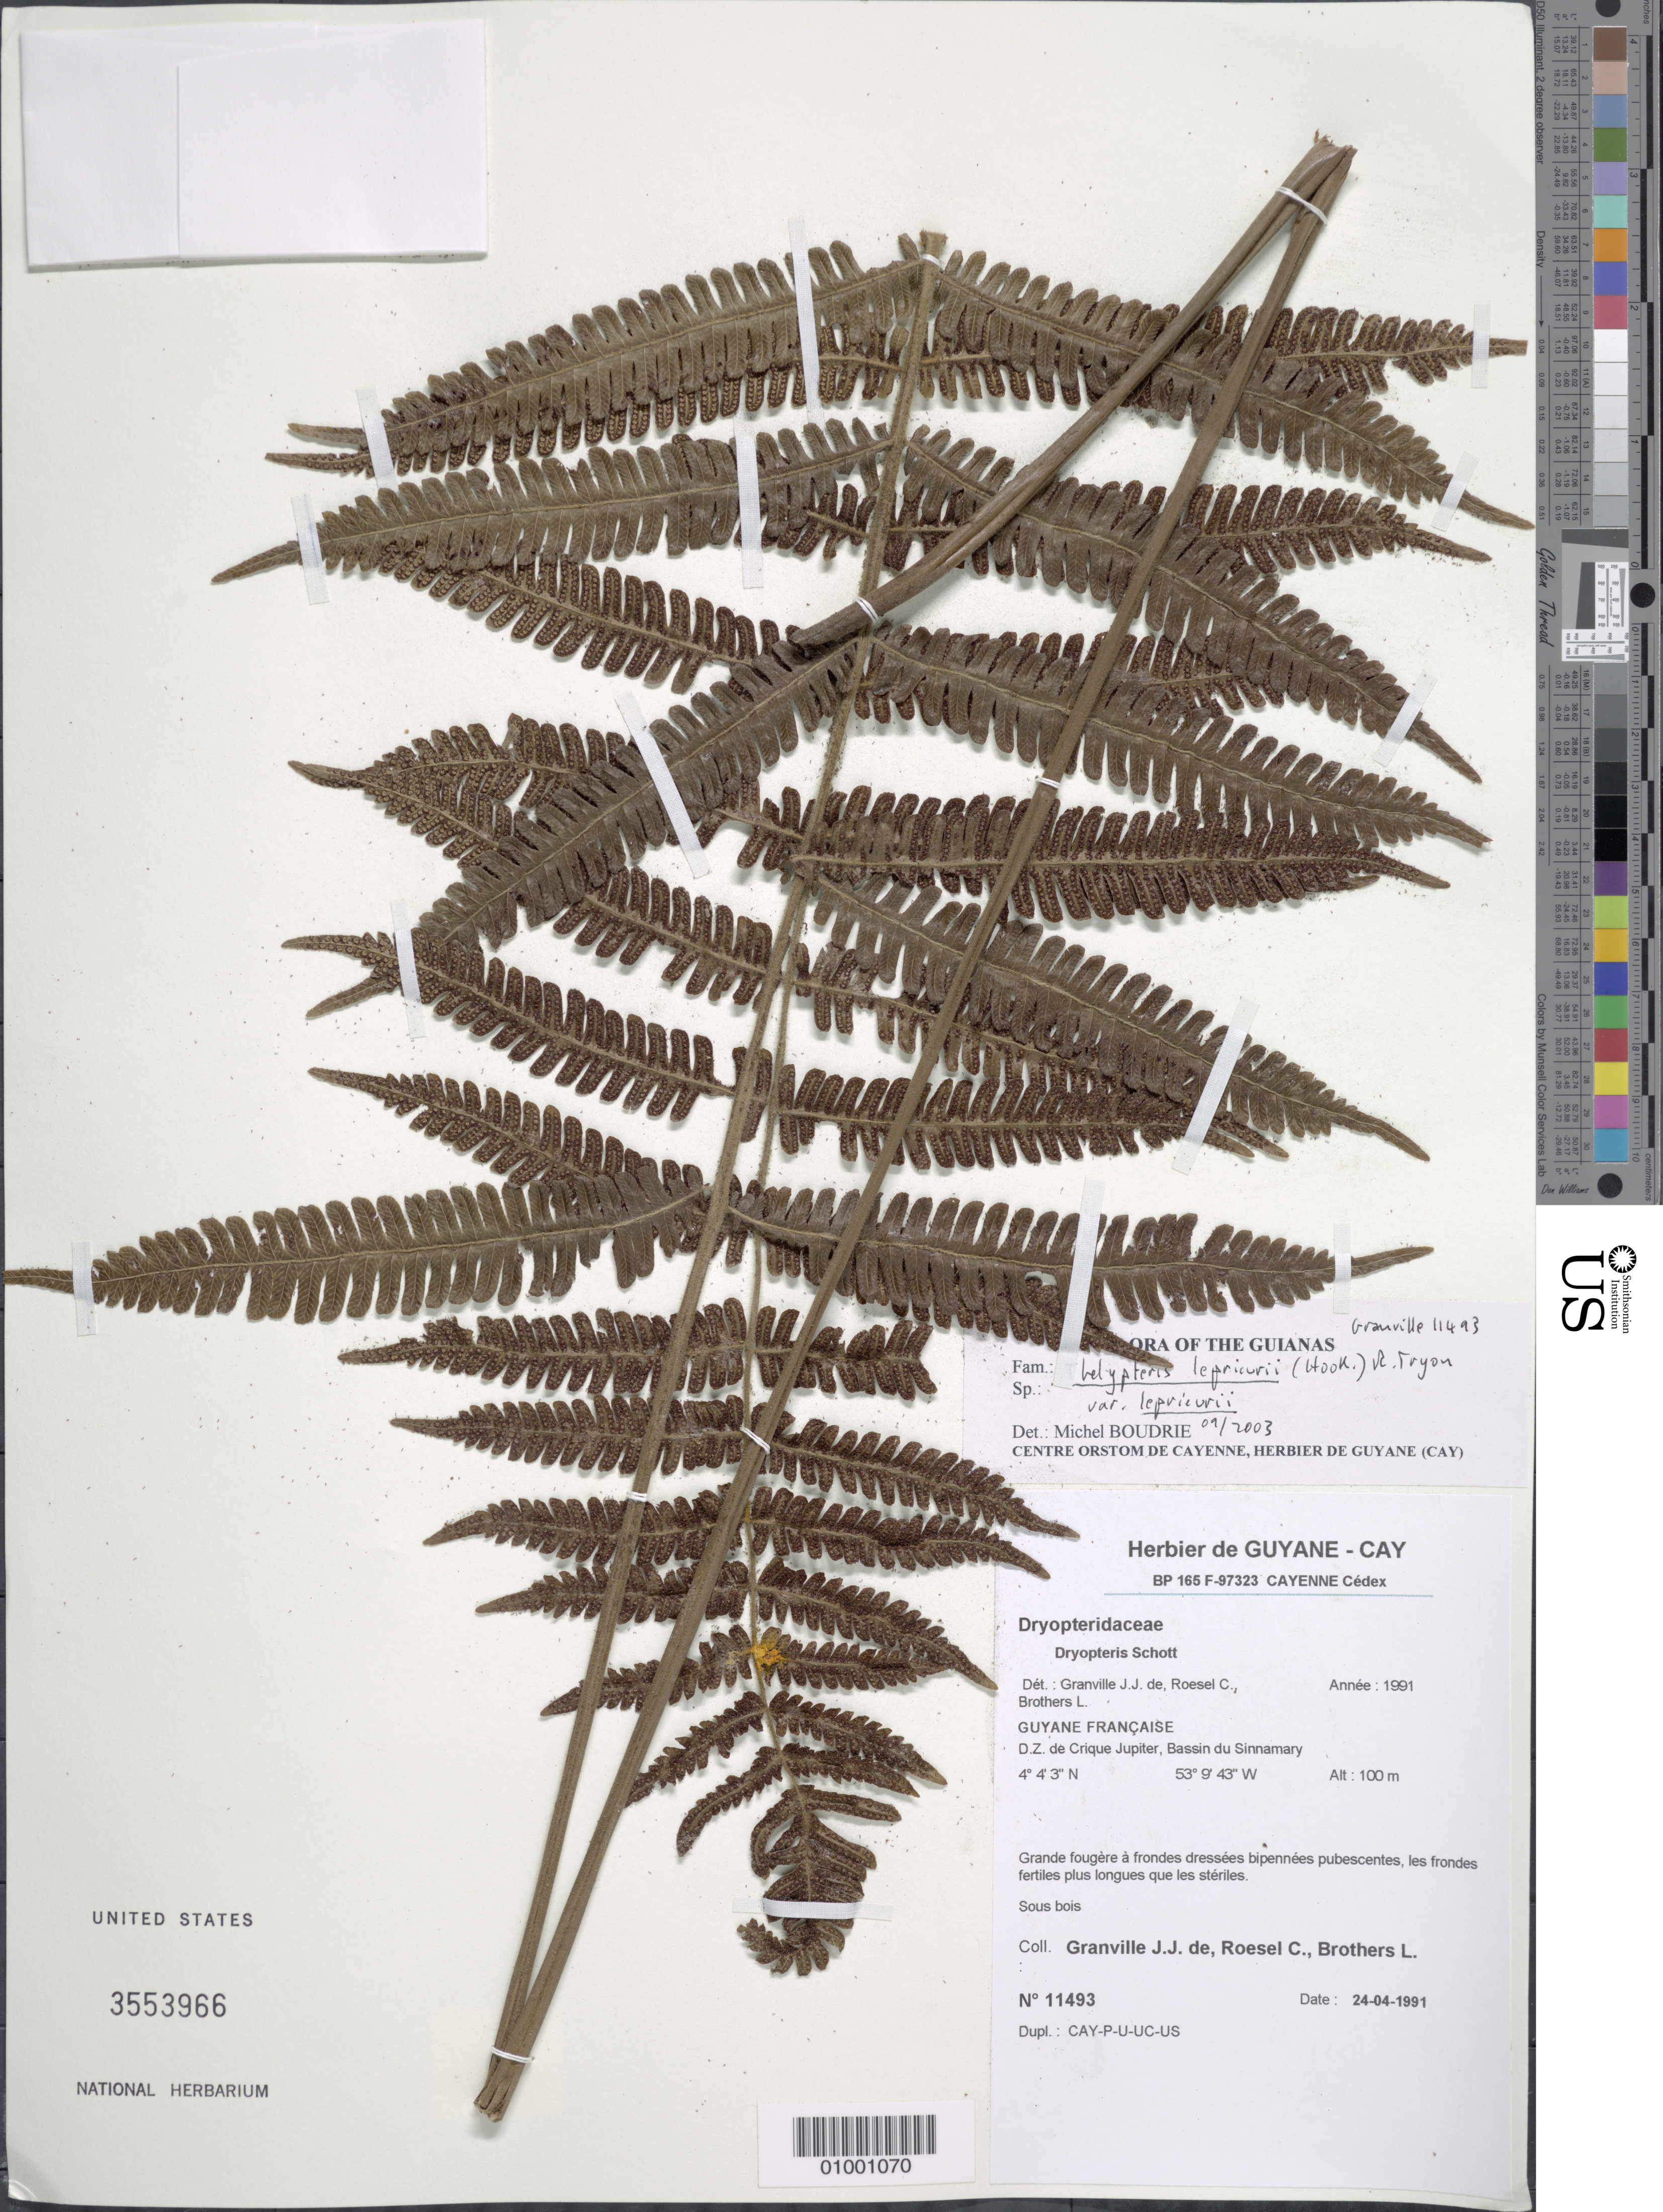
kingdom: Plantae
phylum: Tracheophyta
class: Polypodiopsida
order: Polypodiales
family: Thelypteridaceae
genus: Steiropteris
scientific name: Steiropteris leprieurii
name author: (Hook. f.) Pic. Serm.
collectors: J.-J. de Granville, C. S. Roesel & L. Brothers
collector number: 11493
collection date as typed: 24-Apr-91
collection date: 1991-04-24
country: French Guiana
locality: D.Z. de Crique Jupiter, Bassin du Sinnamary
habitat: Sous bois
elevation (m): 100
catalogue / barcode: US 3553966